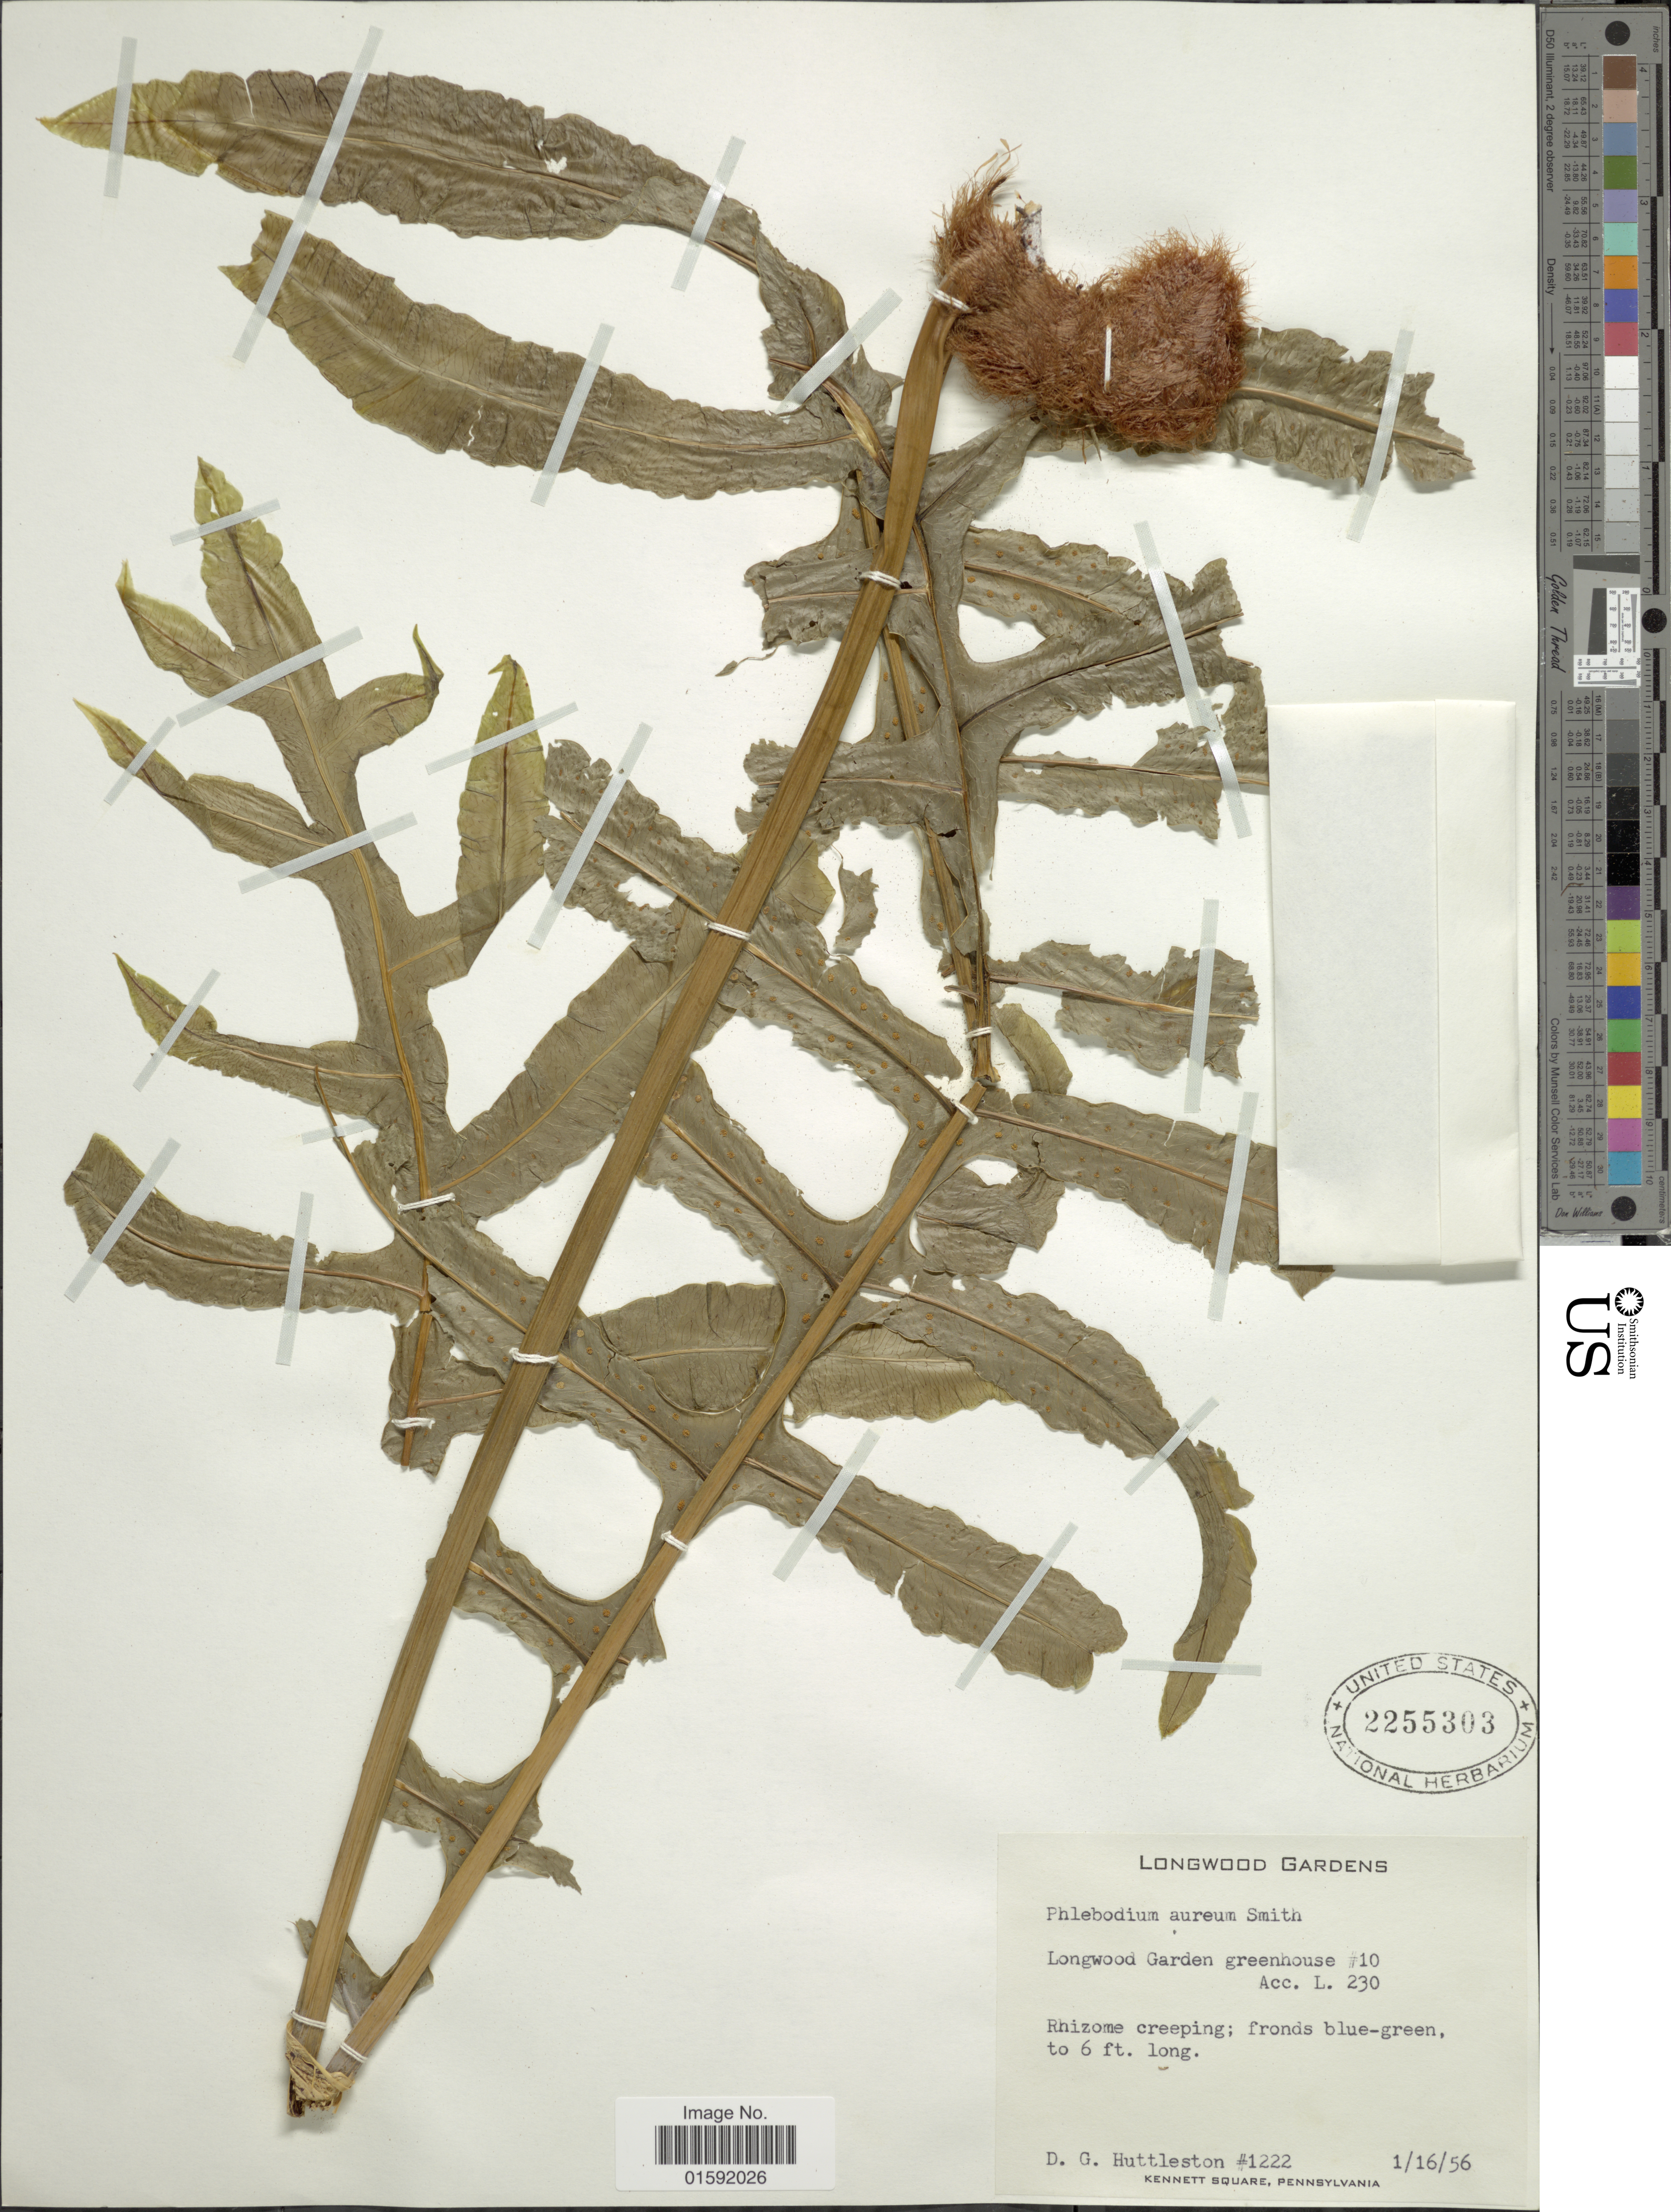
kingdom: Plantae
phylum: Tracheophyta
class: Polypodiopsida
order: Polypodiales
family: Polypodiaceae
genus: Phlebodium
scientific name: Phlebodium aureum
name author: (L.) J. Sm.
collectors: D. G. Huttleston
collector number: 1222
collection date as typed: Transcribed d/m/y: 16/4/56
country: United States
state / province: Pennsylvania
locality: Kennett Square, Longwood Garden greenhouse #10, Acc. L. 230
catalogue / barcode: US 2255303